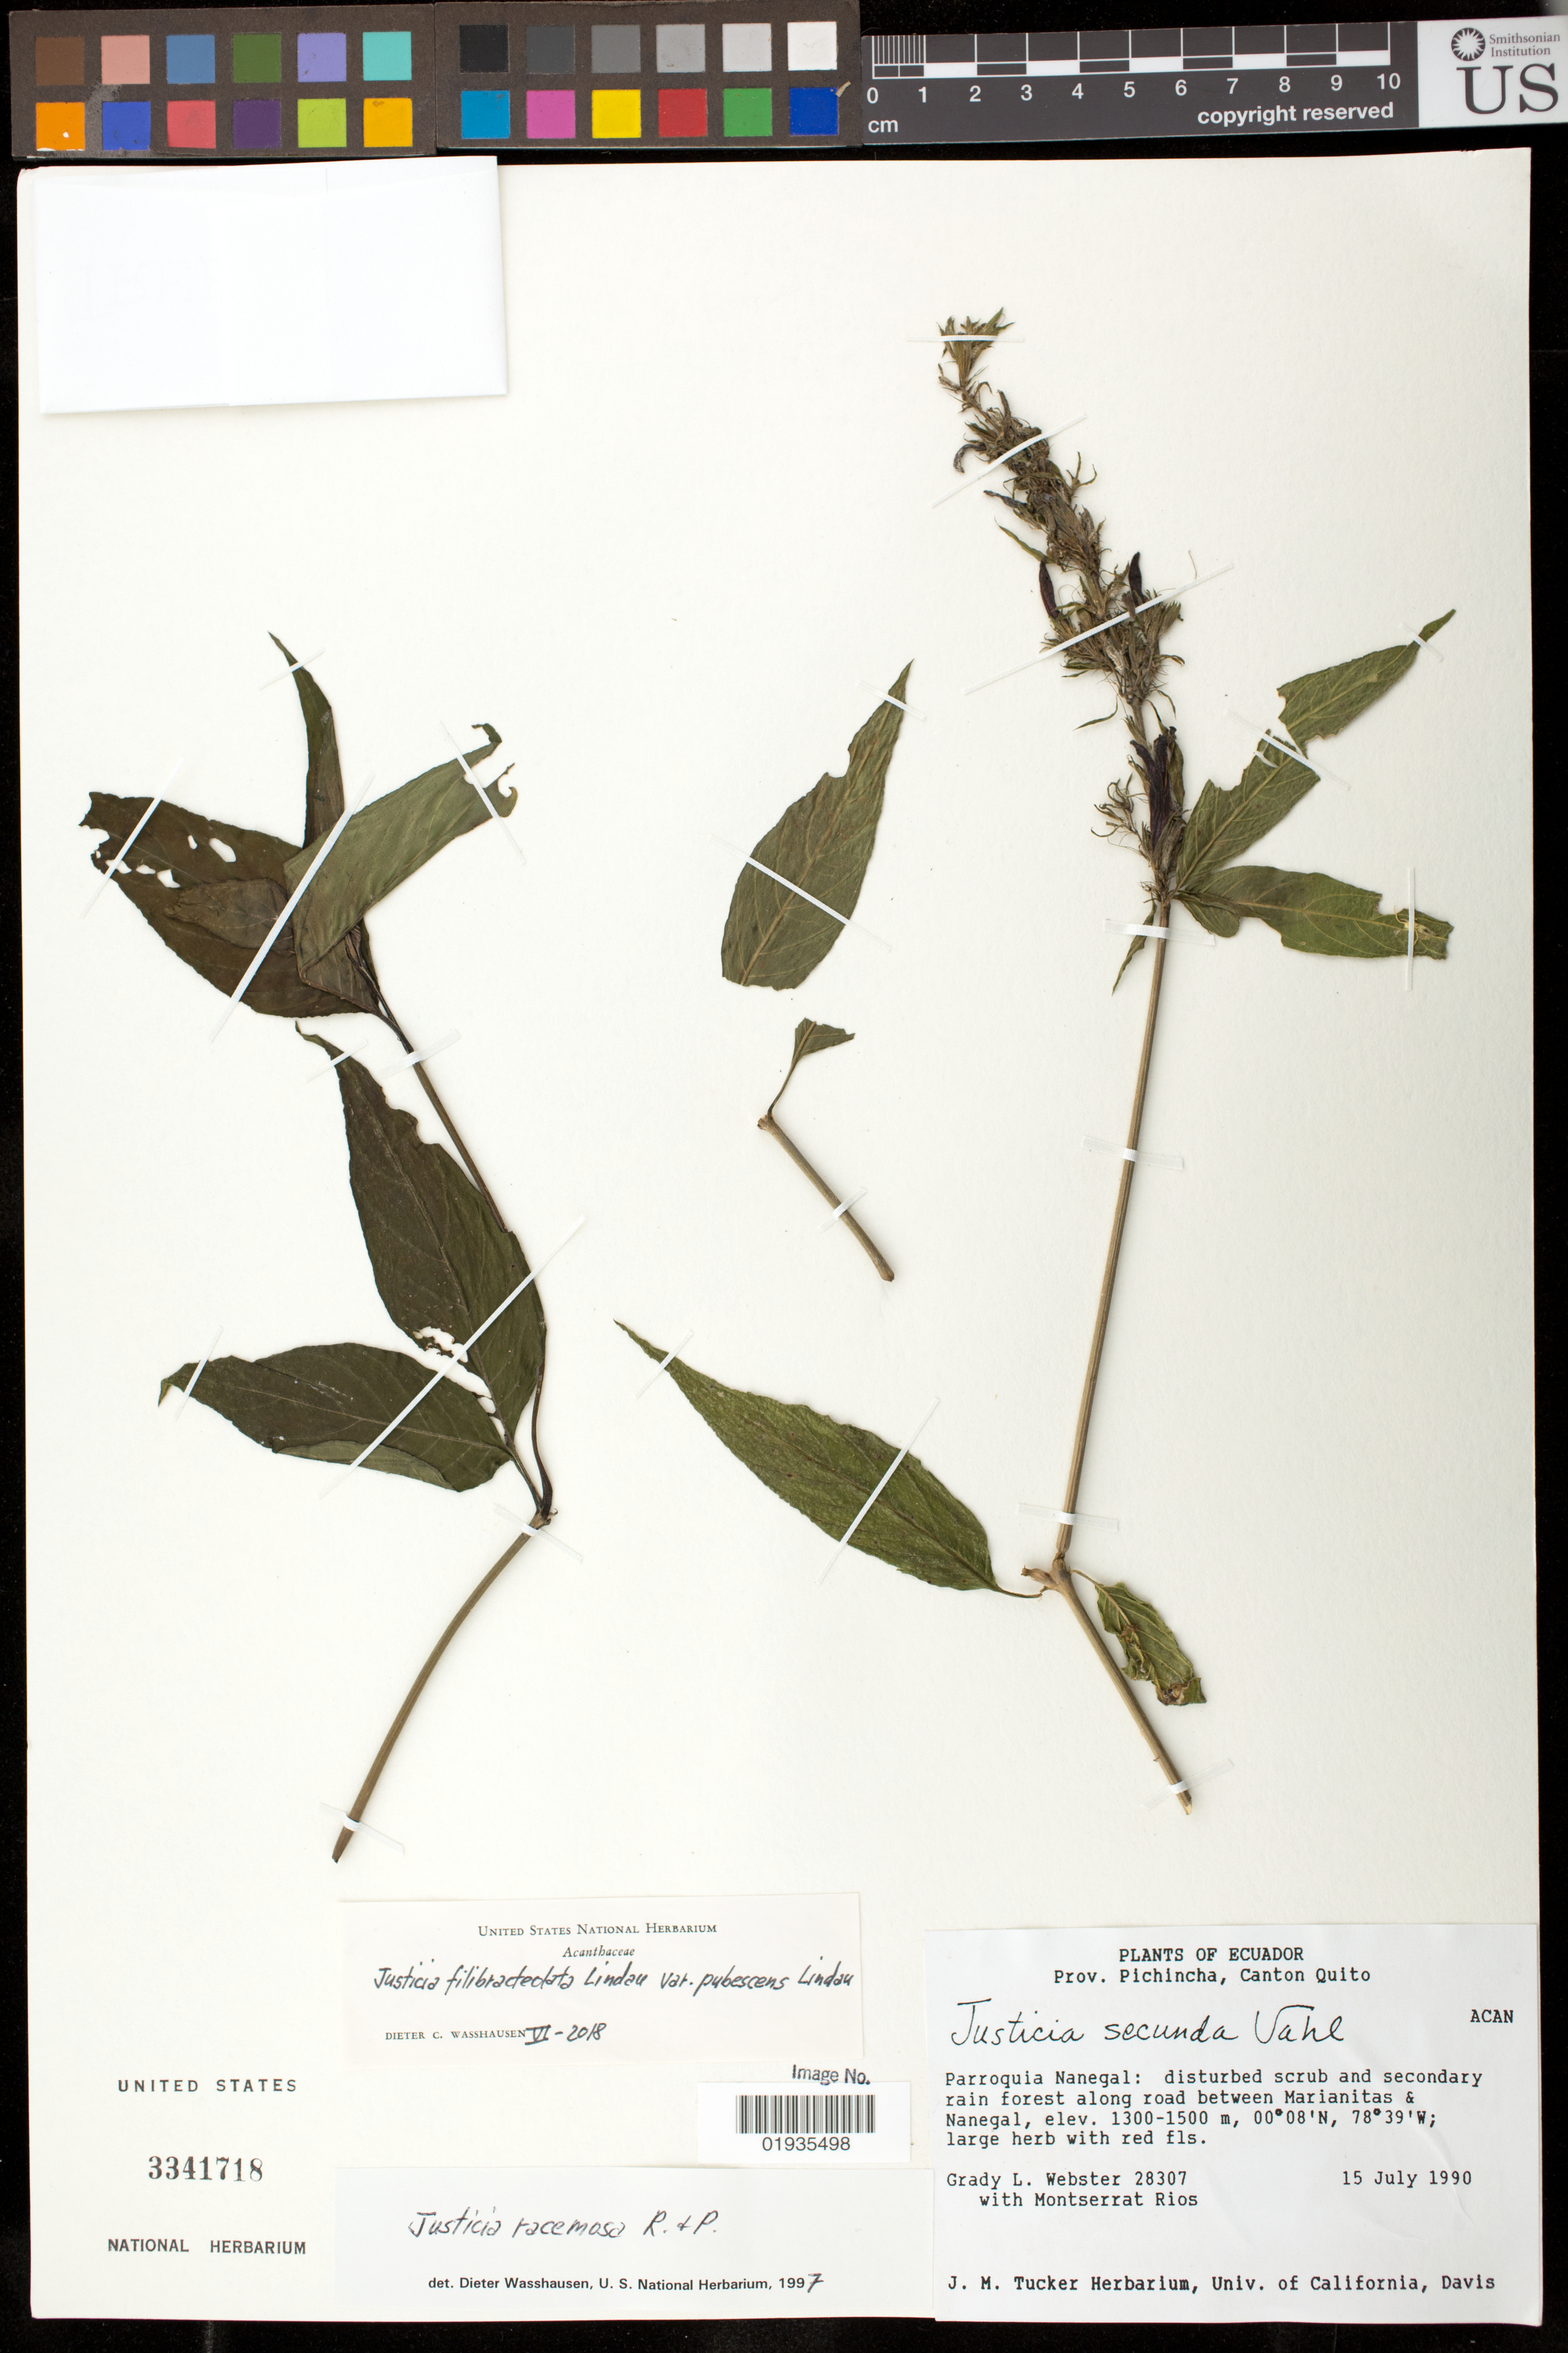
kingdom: Plantae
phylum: Tracheophyta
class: Magnoliopsida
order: Lamiales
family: Acanthaceae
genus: Justicia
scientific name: Justicia filibracteolata var. pubescens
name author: Lindau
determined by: Wasshausen, Dieter C., (BOT), Smithsonian Institution - National Museum of Natural History (UNITED STATES)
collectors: G. L. Webster & M. Rios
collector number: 28307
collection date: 1990-07-15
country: Ecuador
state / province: Pichincha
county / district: Quito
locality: Parroquia Nanegal: Between Marianitas & Nanegal.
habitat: Disturbed scrub and secondary rainforest along road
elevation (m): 1300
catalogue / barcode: US 3341718